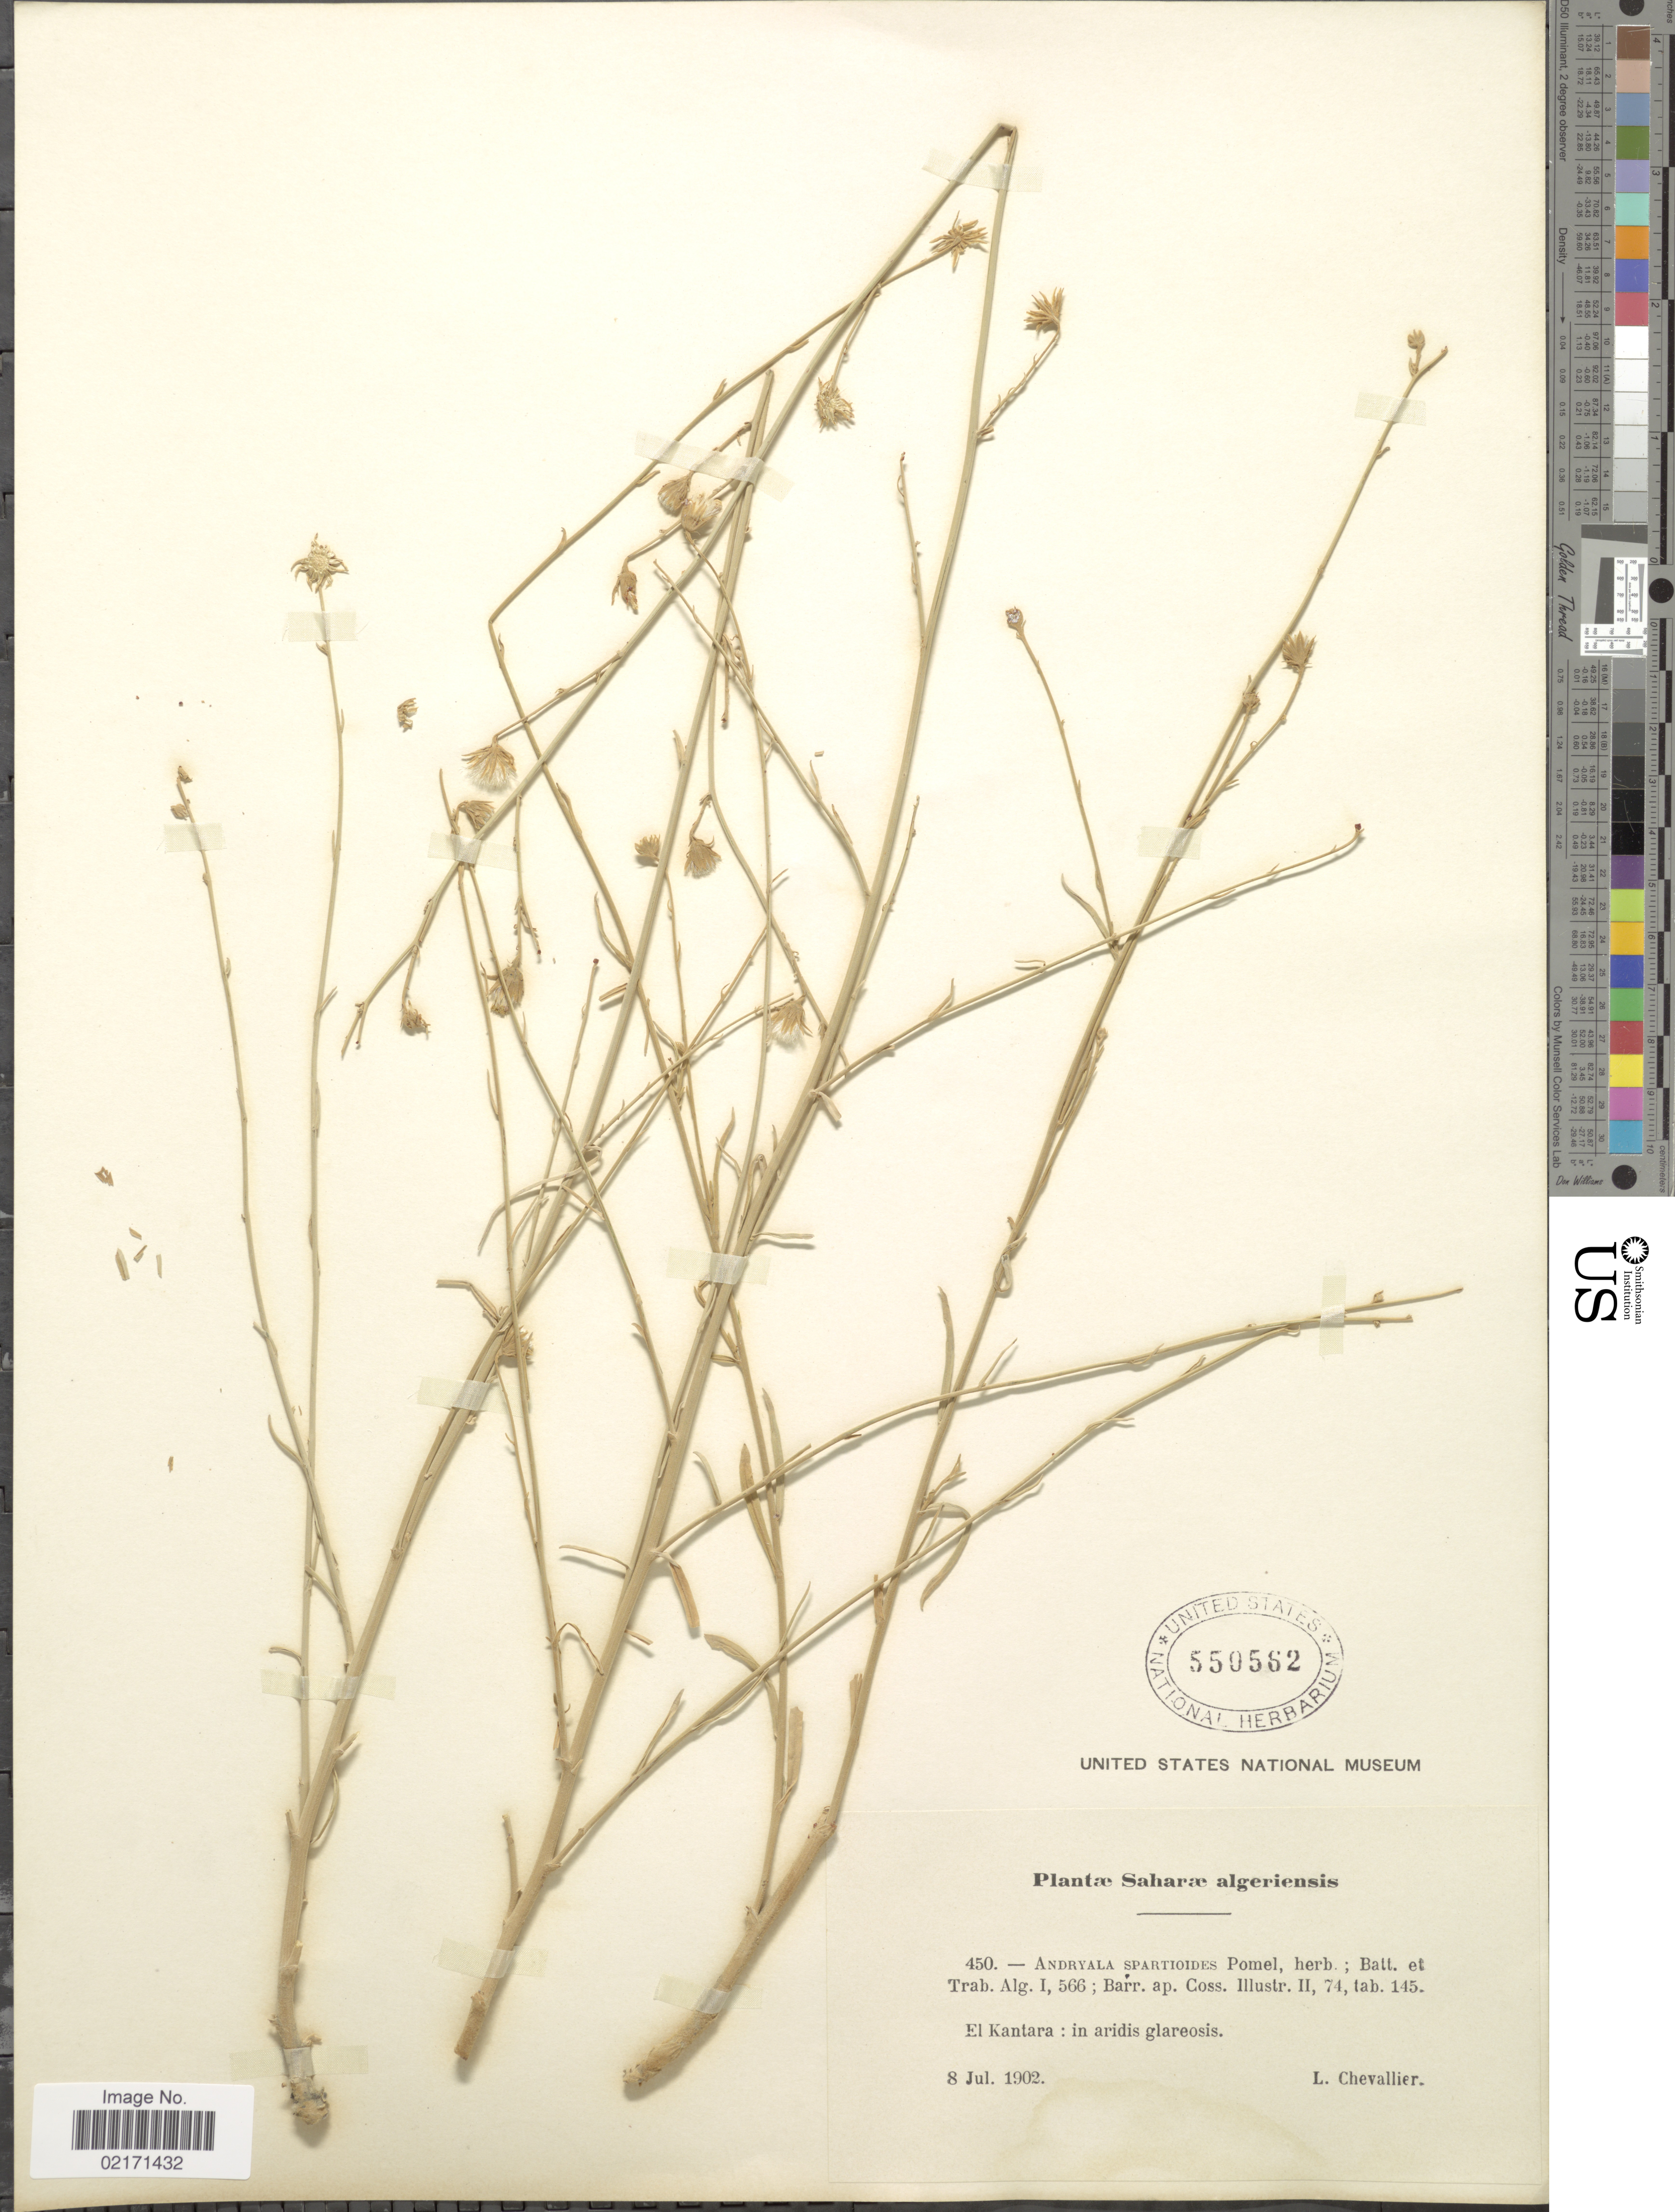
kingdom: Plantae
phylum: Tracheophyta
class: Magnoliopsida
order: Asterales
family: Asteraceae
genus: Andryala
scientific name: Andryala spartioides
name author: (Batt.) Bonnet & Barratte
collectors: L. Chevallier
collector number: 450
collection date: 1902-07-08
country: Algeria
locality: Saharae algeriensis, El Kantara: in aridis glareosis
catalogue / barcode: US 550562